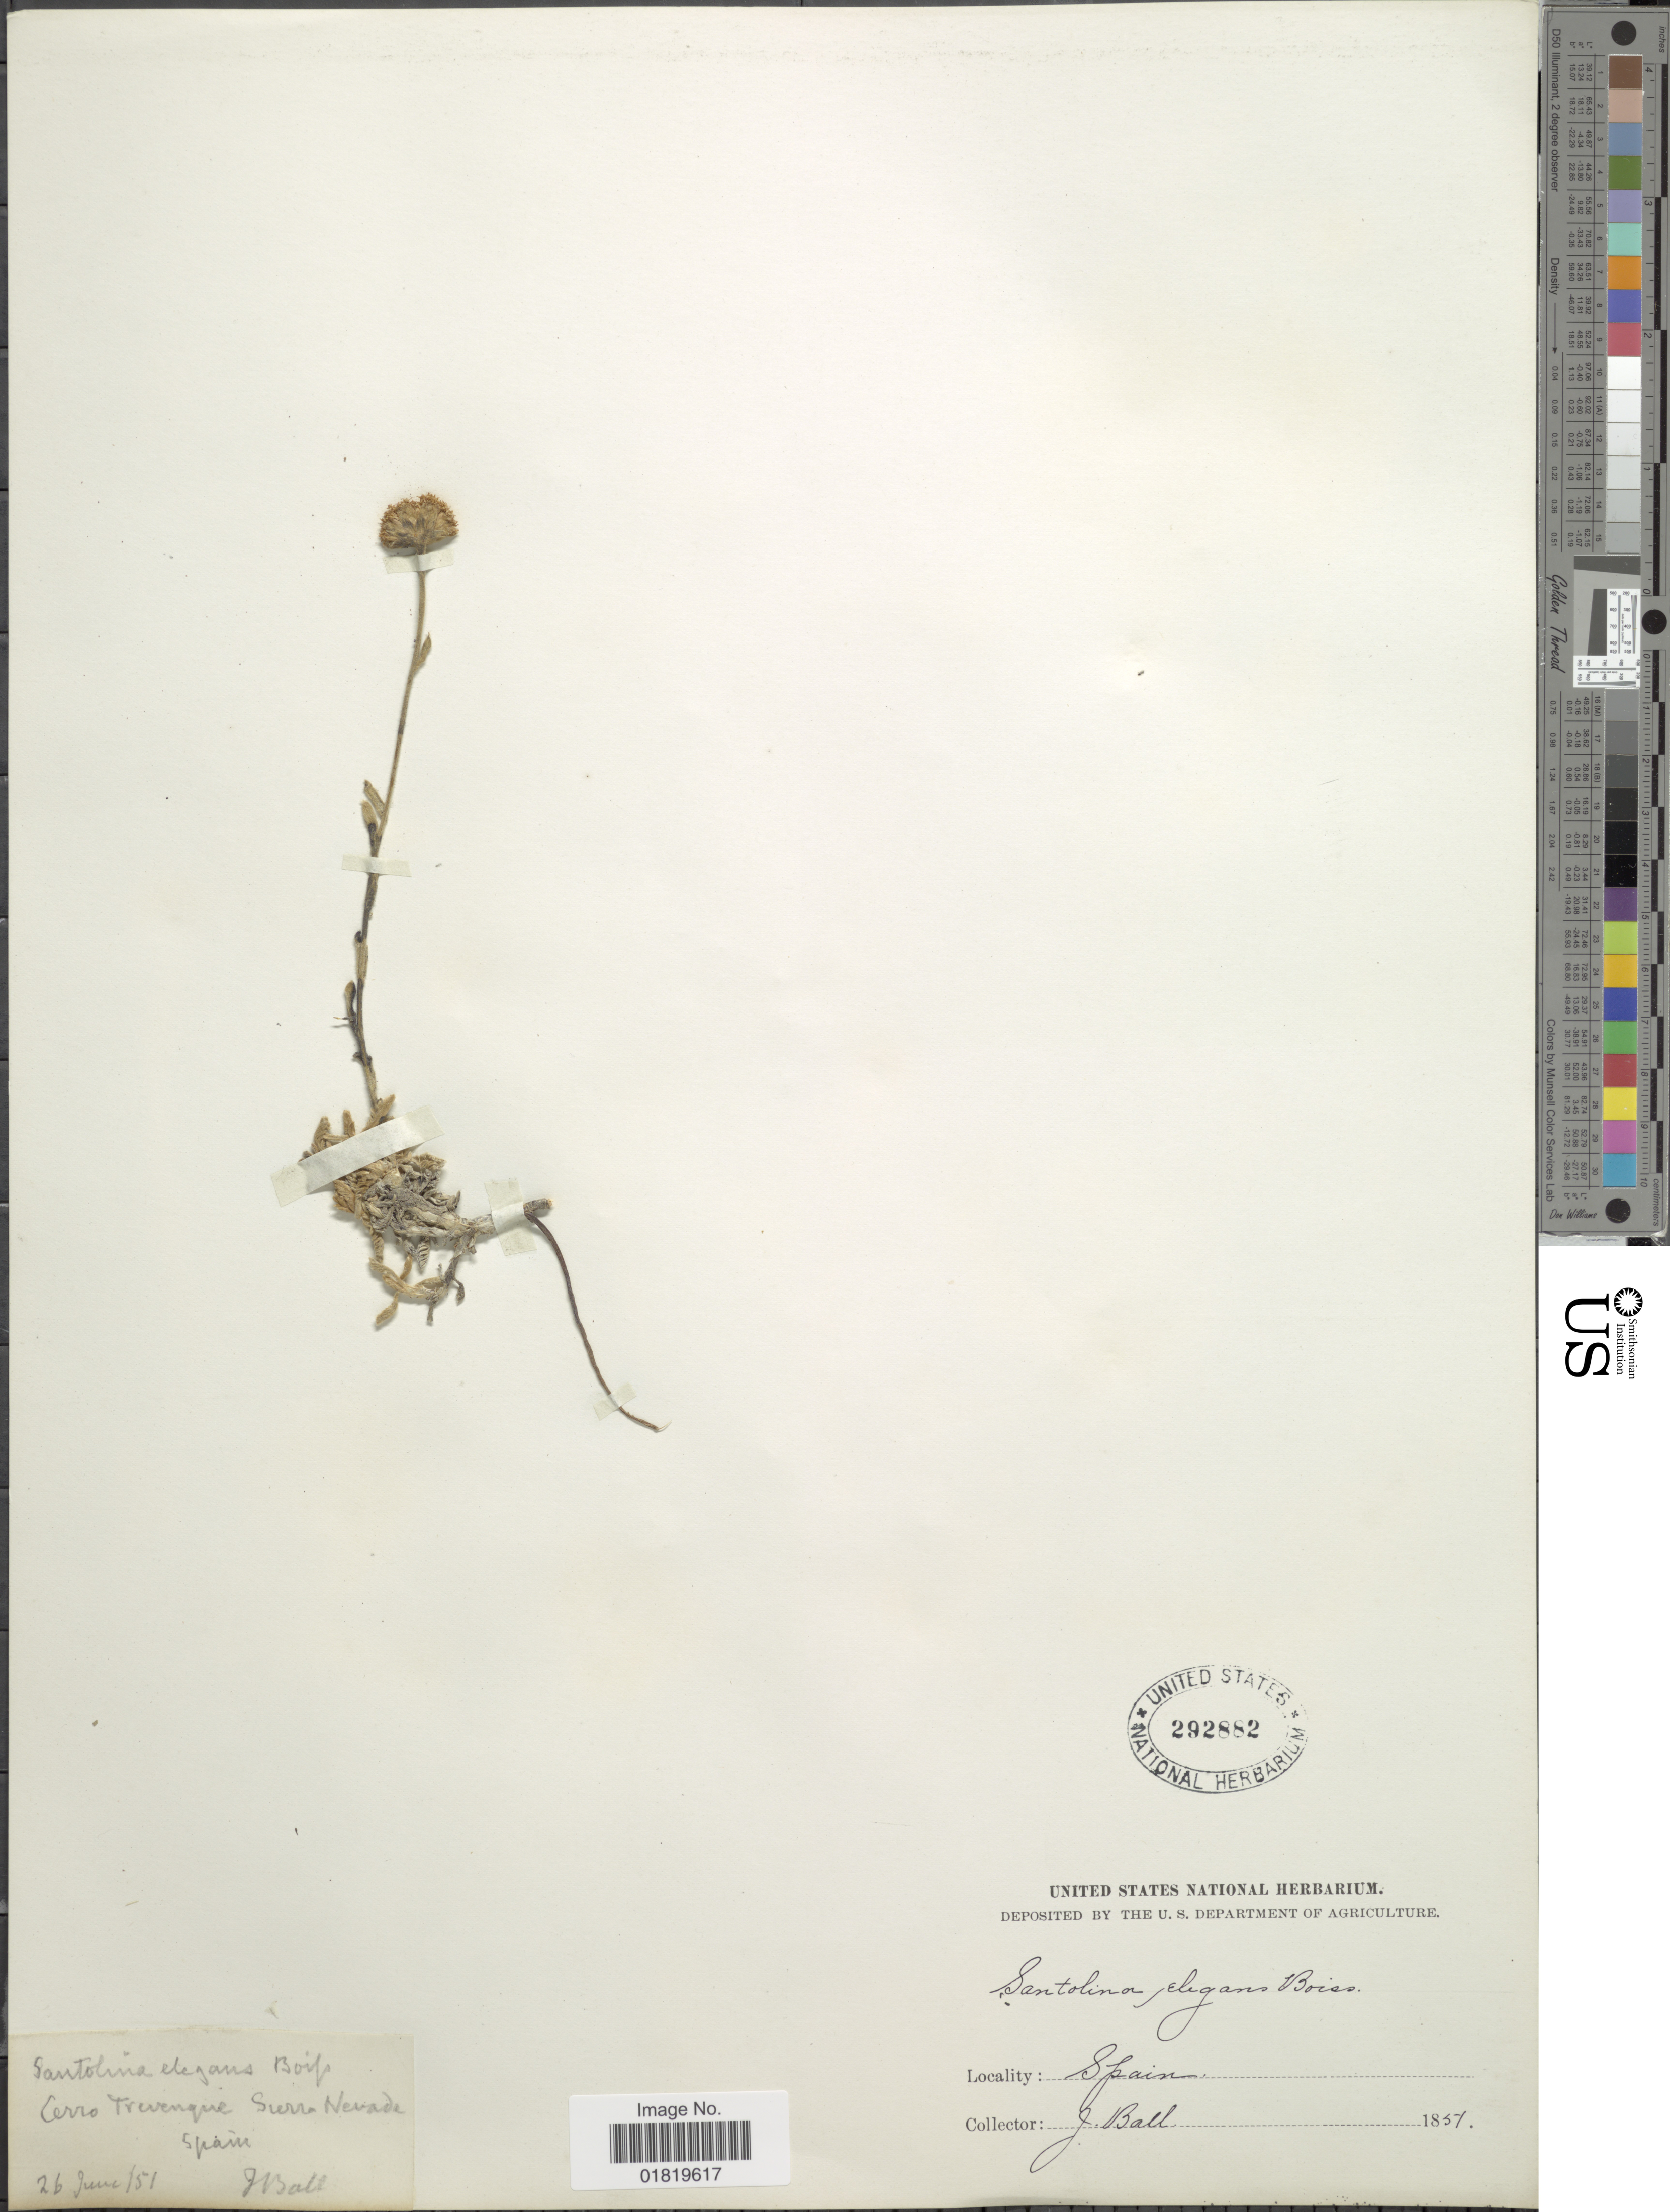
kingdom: Plantae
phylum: Tracheophyta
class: Magnoliopsida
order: Asterales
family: Asteraceae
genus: Santolina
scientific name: Santolina elegans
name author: Boiss.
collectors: J. Ball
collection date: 1957-06-26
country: Spain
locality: Cerro Trevenque Sierra Nevada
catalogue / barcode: US 292882